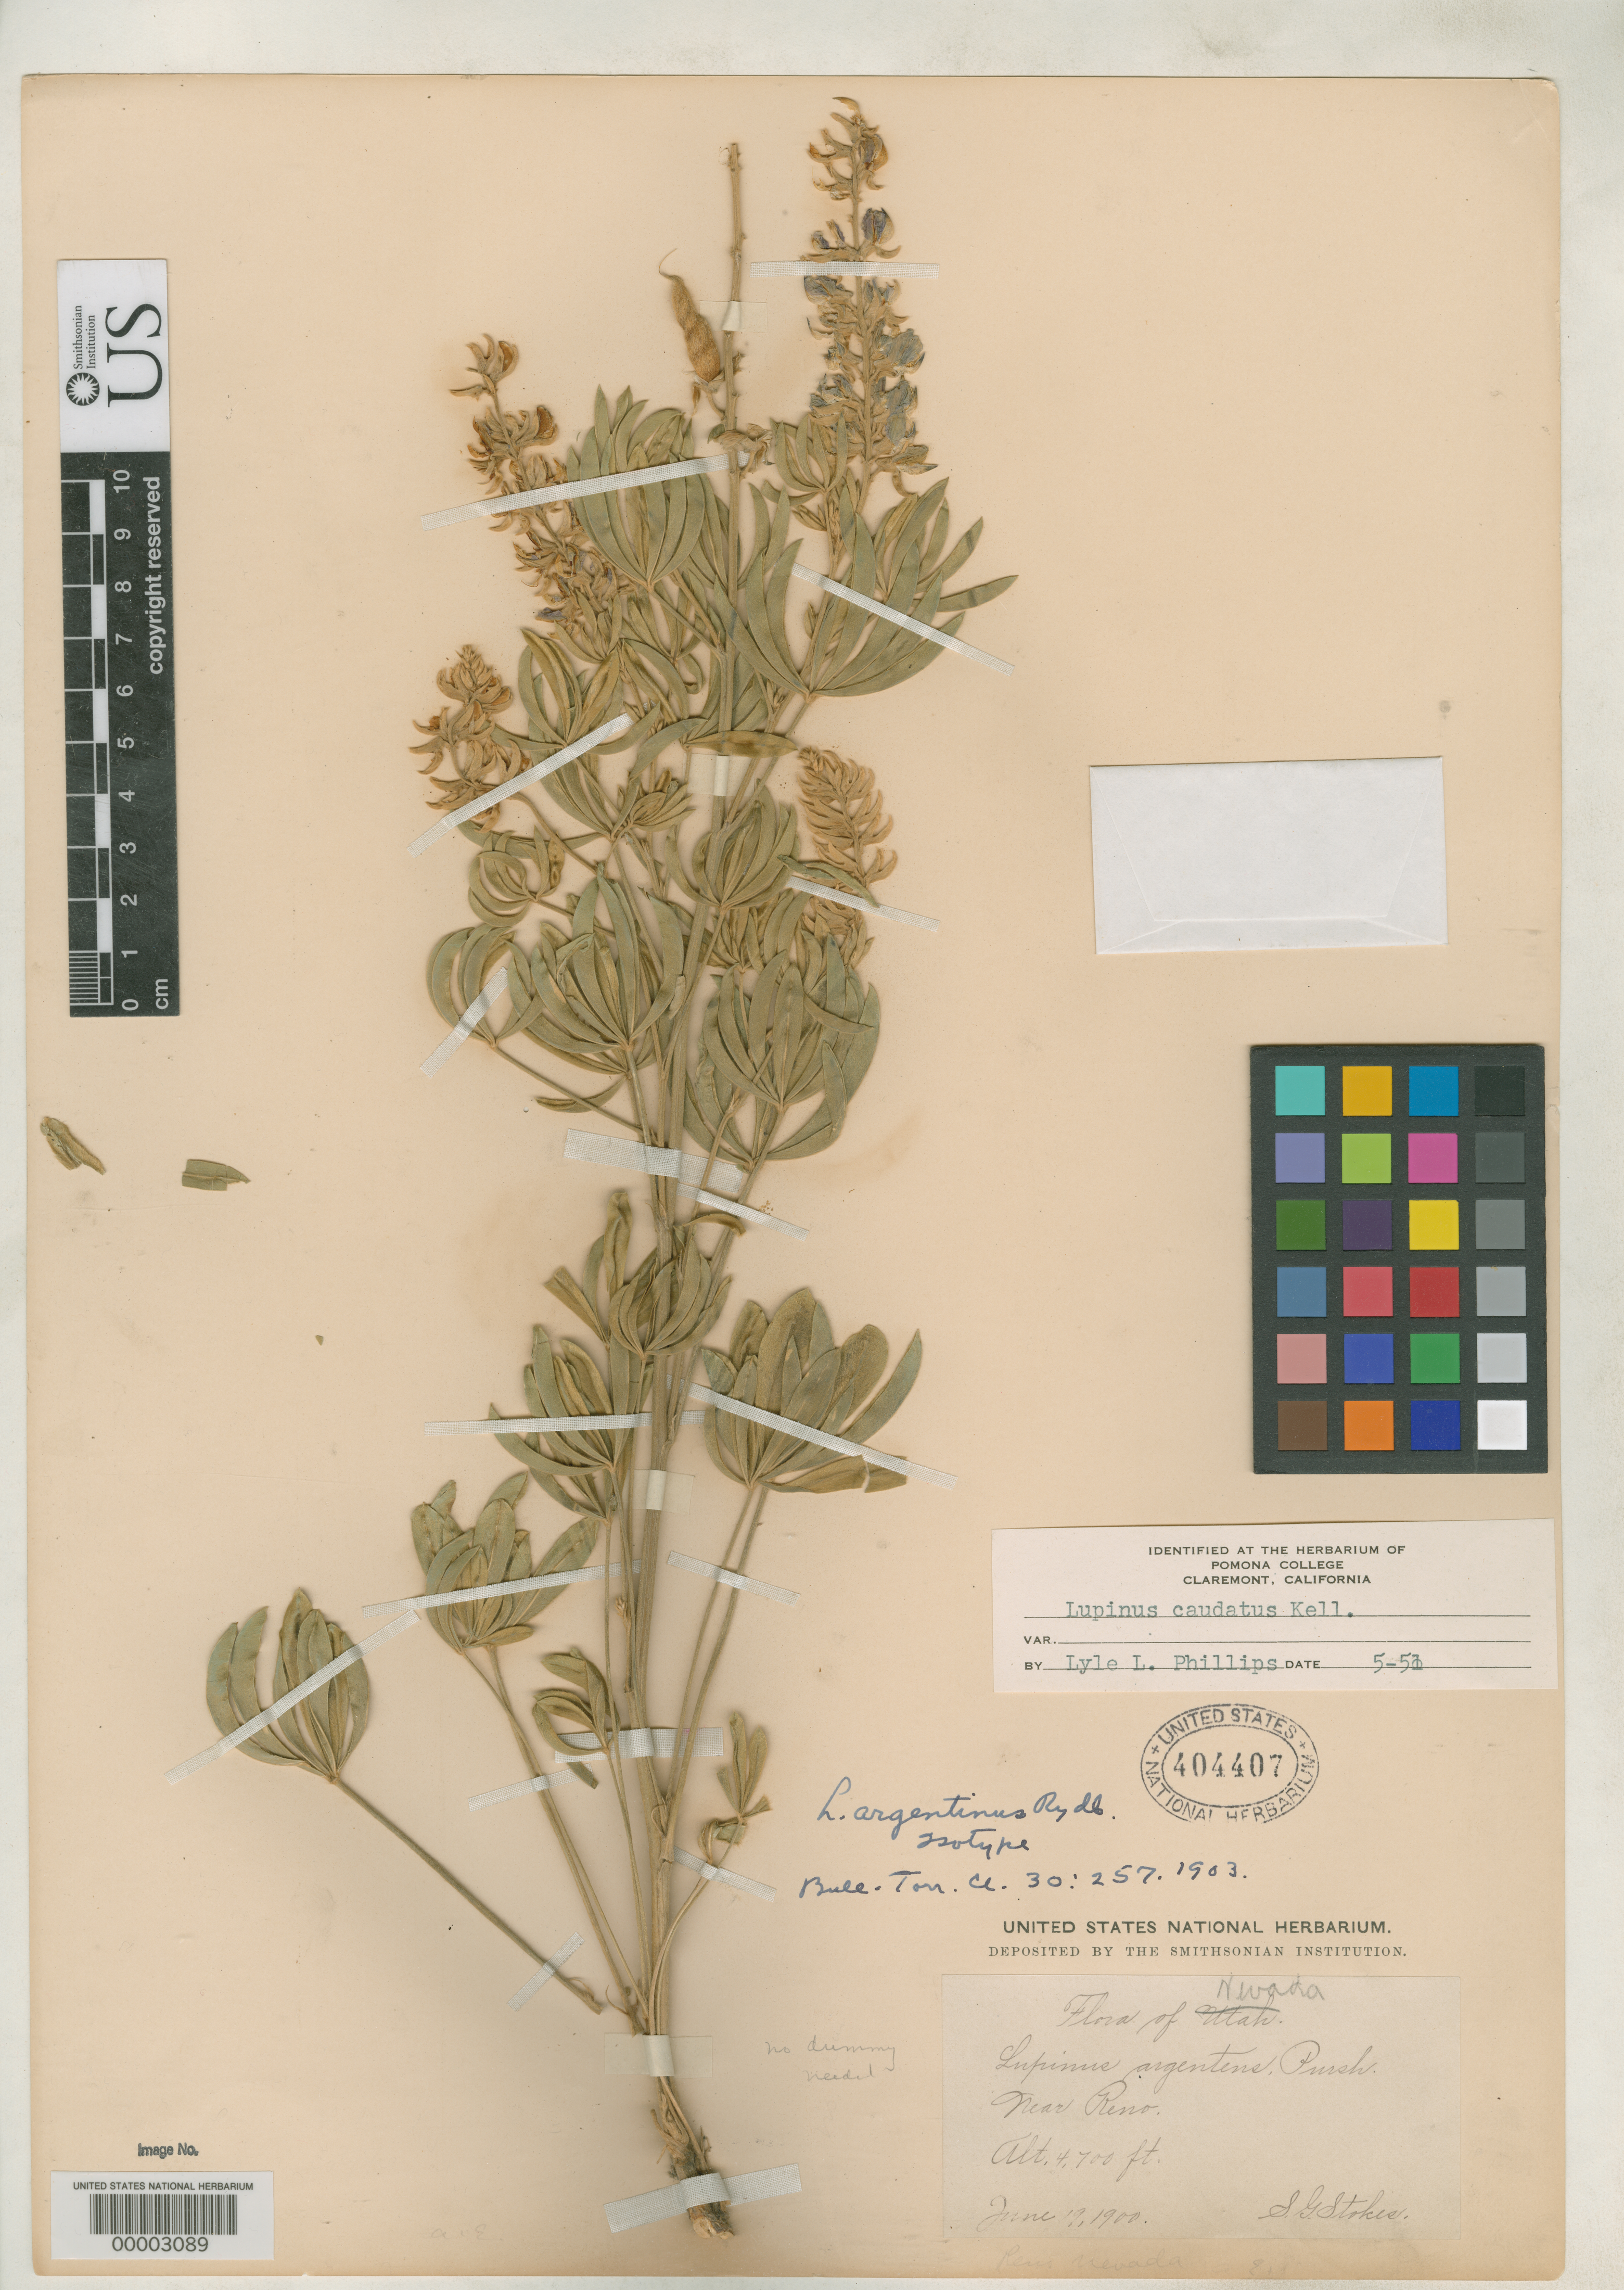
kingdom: Plantae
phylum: Tracheophyta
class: Magnoliopsida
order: Fabales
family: Fabaceae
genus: Lupinus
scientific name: Lupinus argentinus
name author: Rydb.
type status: Isotype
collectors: S. G. Stokes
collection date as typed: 19 Jun 1900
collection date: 1900-06-19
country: United States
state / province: Nevada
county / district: Washoe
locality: Near Reno.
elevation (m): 1433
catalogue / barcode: US 404407